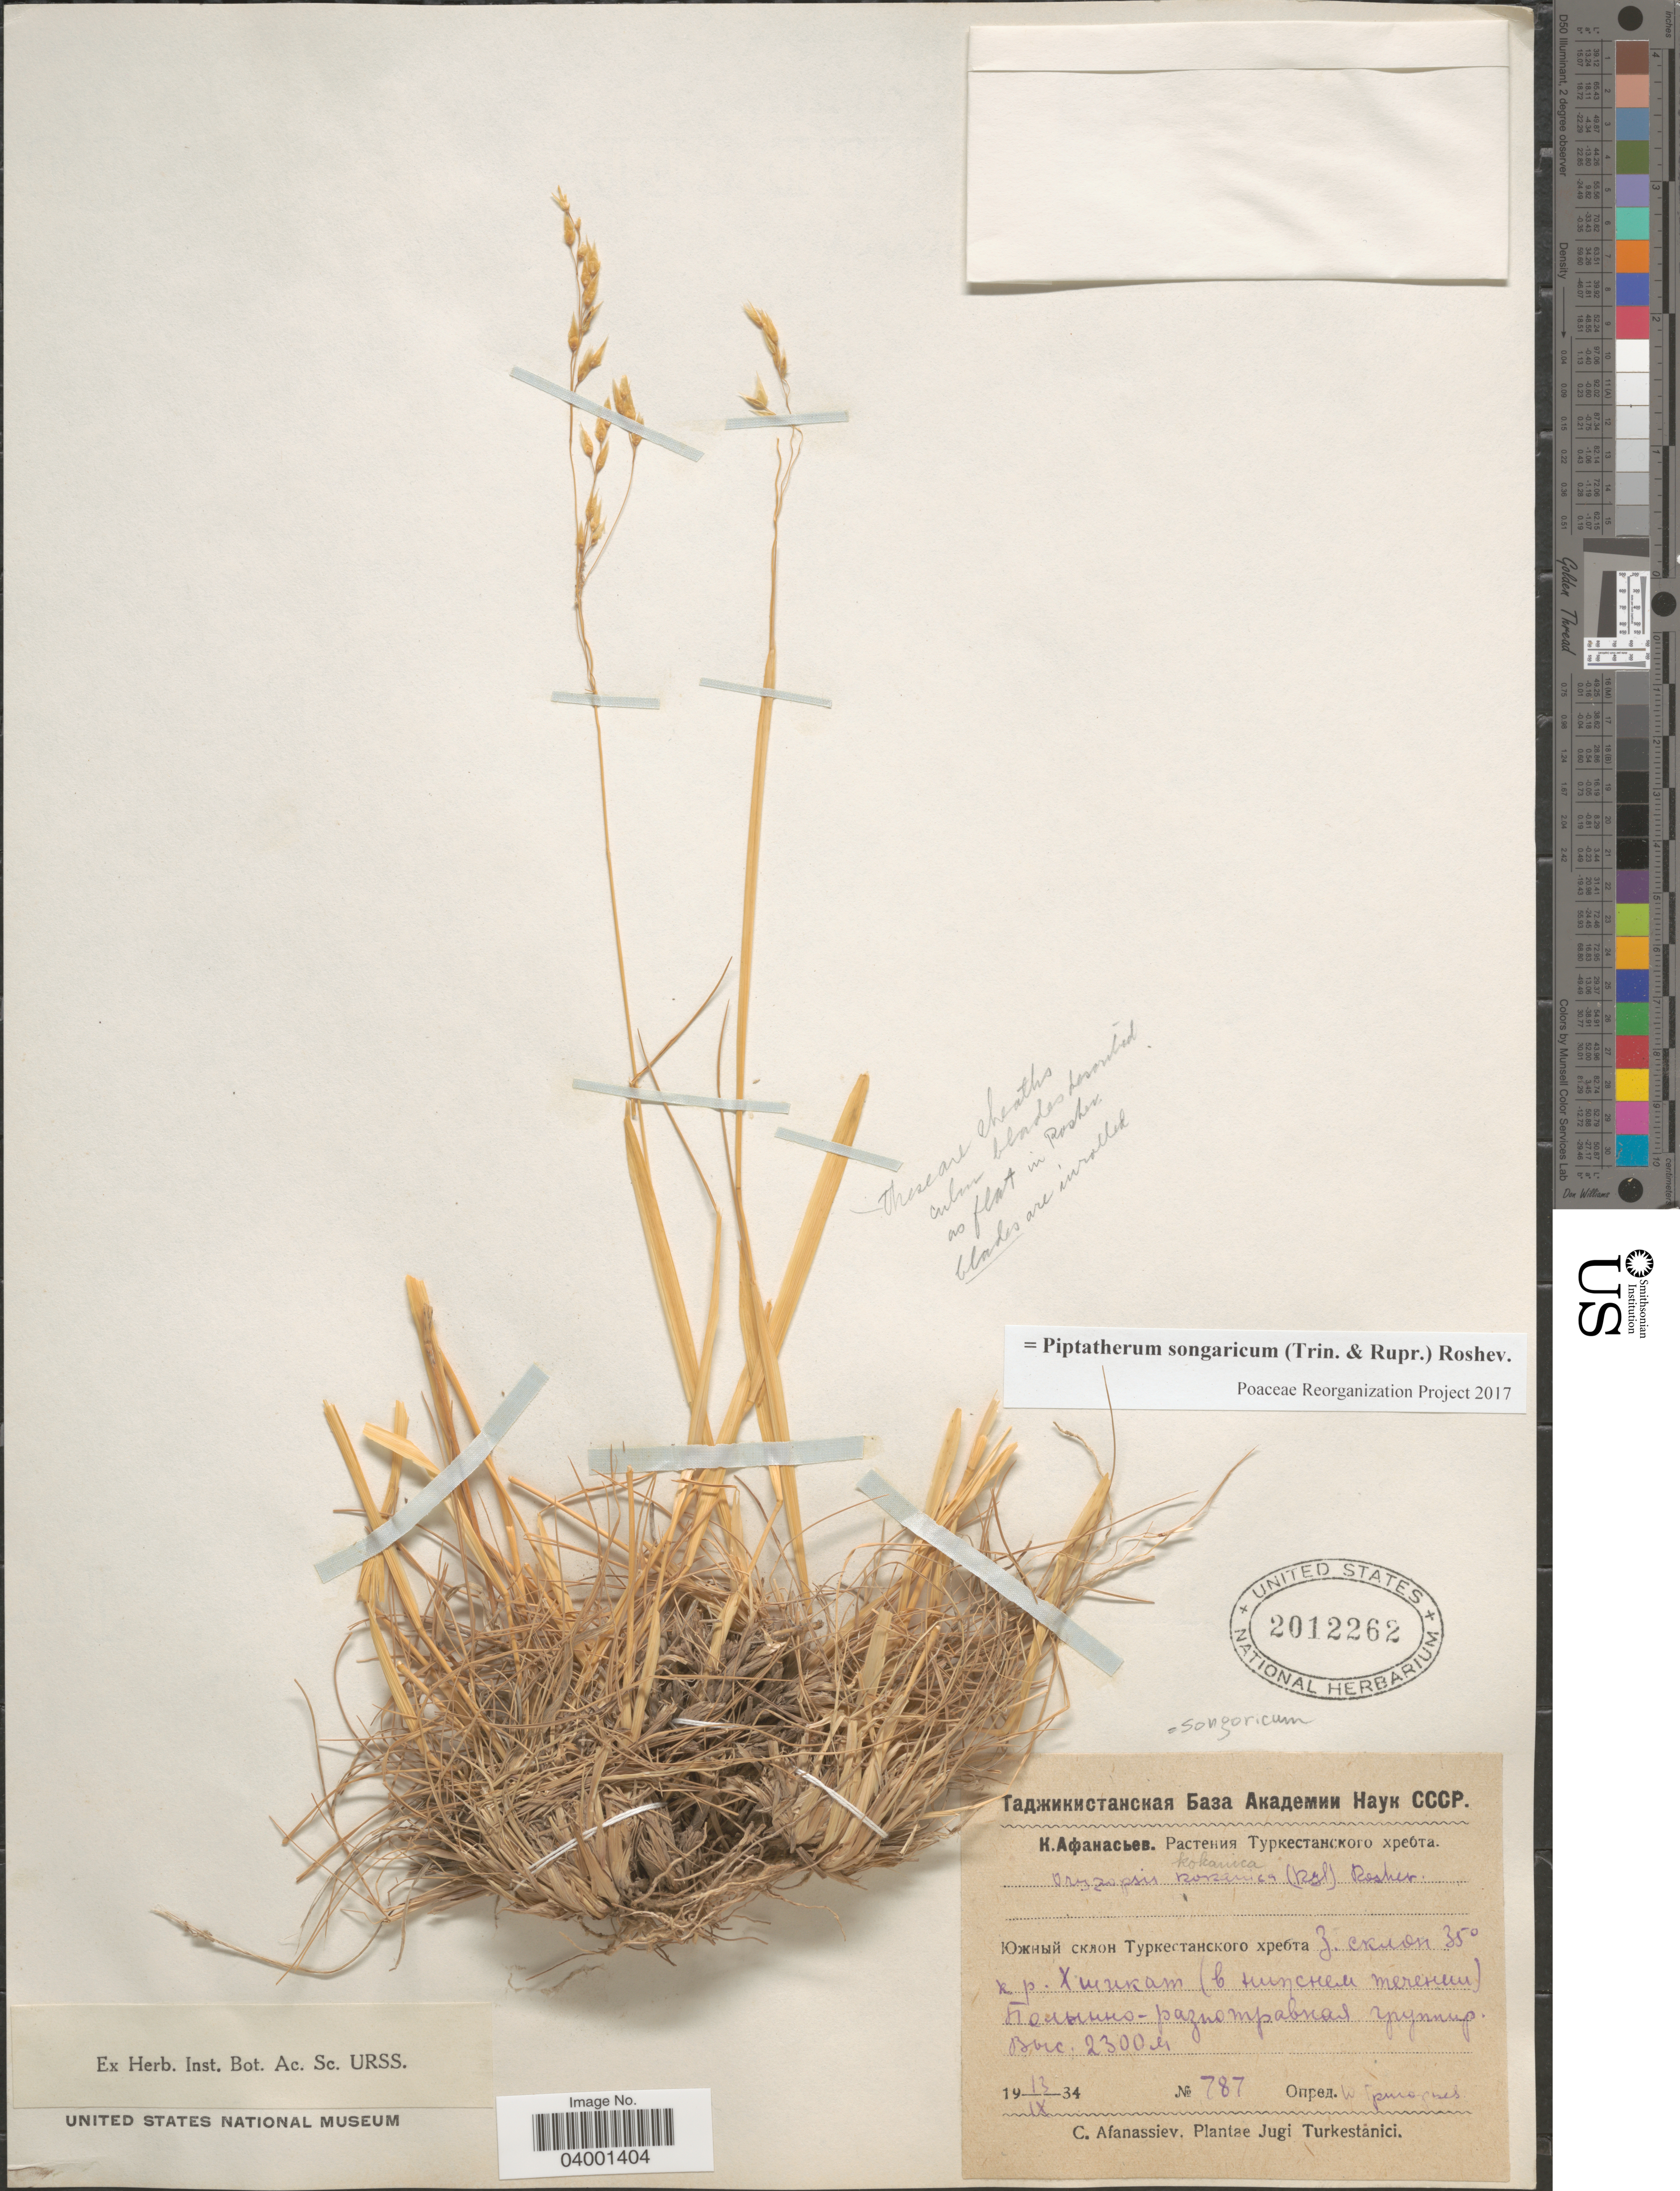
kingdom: Plantae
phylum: Tracheophyta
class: Liliopsida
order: Poales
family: Poaceae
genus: Piptatherum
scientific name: Piptatherum songaricum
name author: (Trin. & Rupr.) Roshev. ex Nikitina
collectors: K. Afanasev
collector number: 787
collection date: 1934-09-13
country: Tajikistan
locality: South Turkestanskiy Ridge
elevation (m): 2300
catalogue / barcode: US 2012262